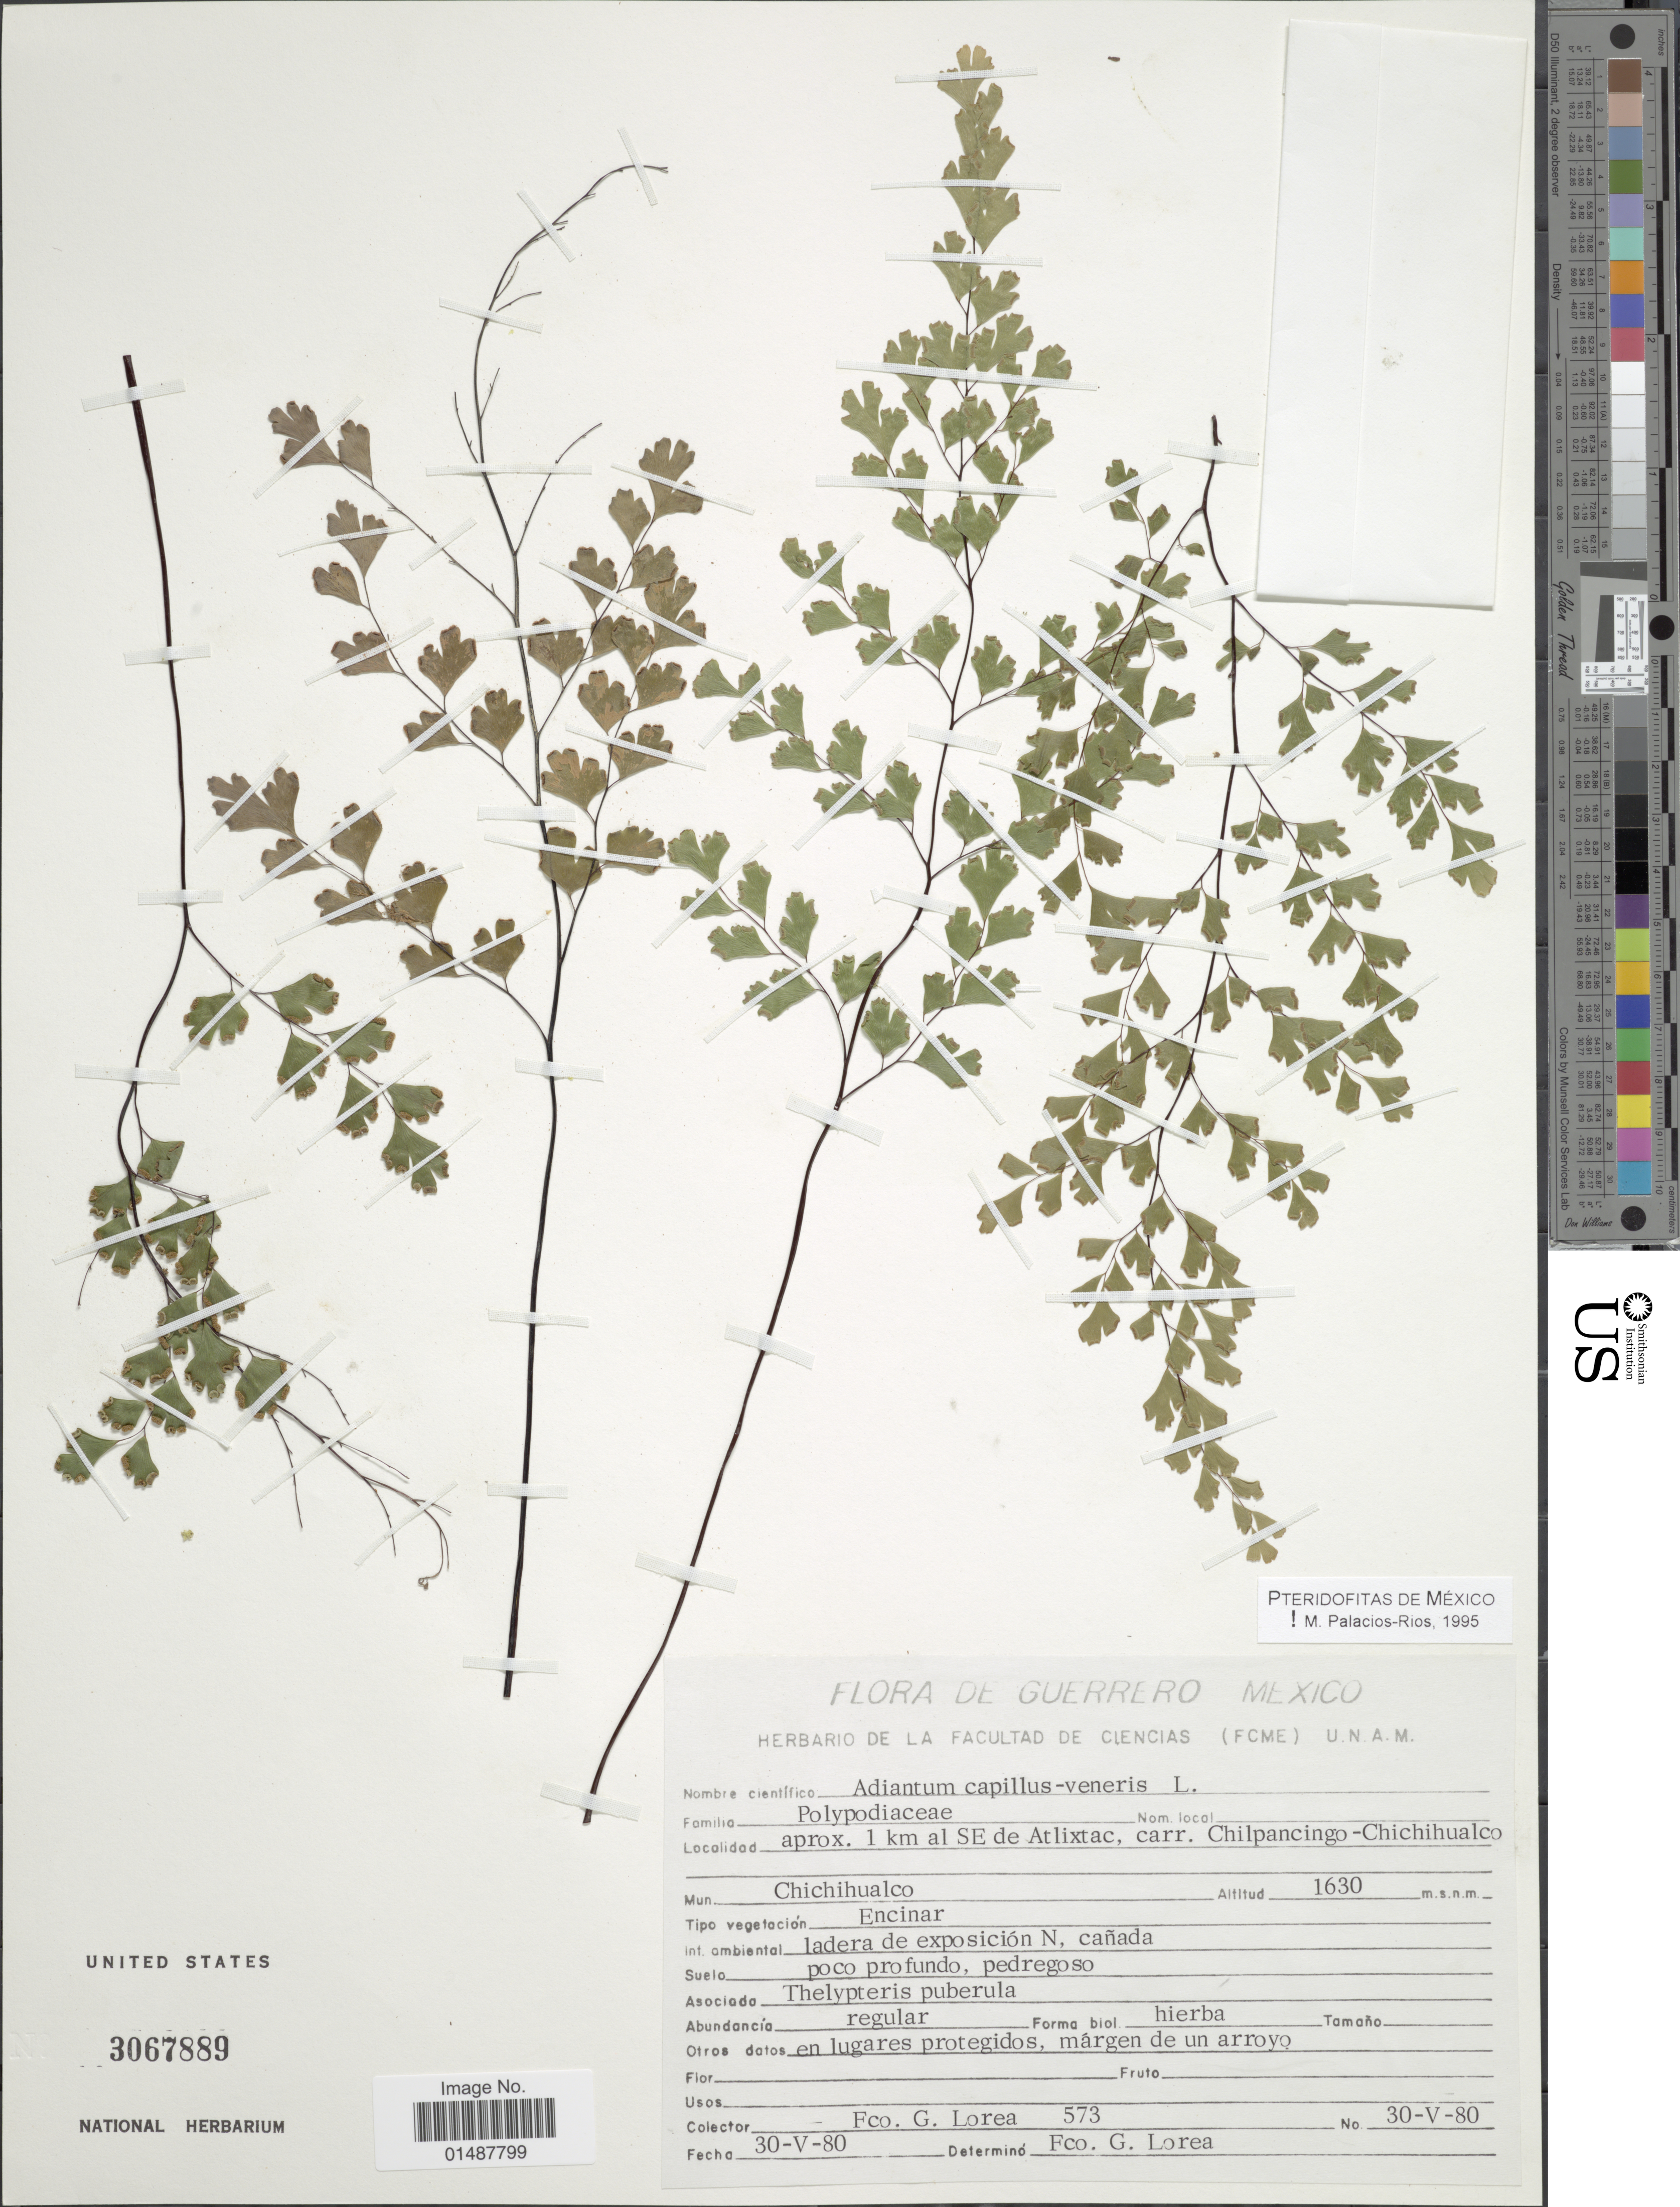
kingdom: Plantae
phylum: Tracheophyta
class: Polypodiopsida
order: Polypodiales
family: Pteridaceae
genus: Adiantum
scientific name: Adiantum capillus-veneris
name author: L.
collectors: F. Lorea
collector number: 573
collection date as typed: Transcribed d/m/y: 30/5/80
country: Mexico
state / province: Guerrero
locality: Aprox. 1 km. a1 SE de Atlixtac, carr. Chilpancingo- Chichihualco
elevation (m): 1630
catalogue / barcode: US 3067889